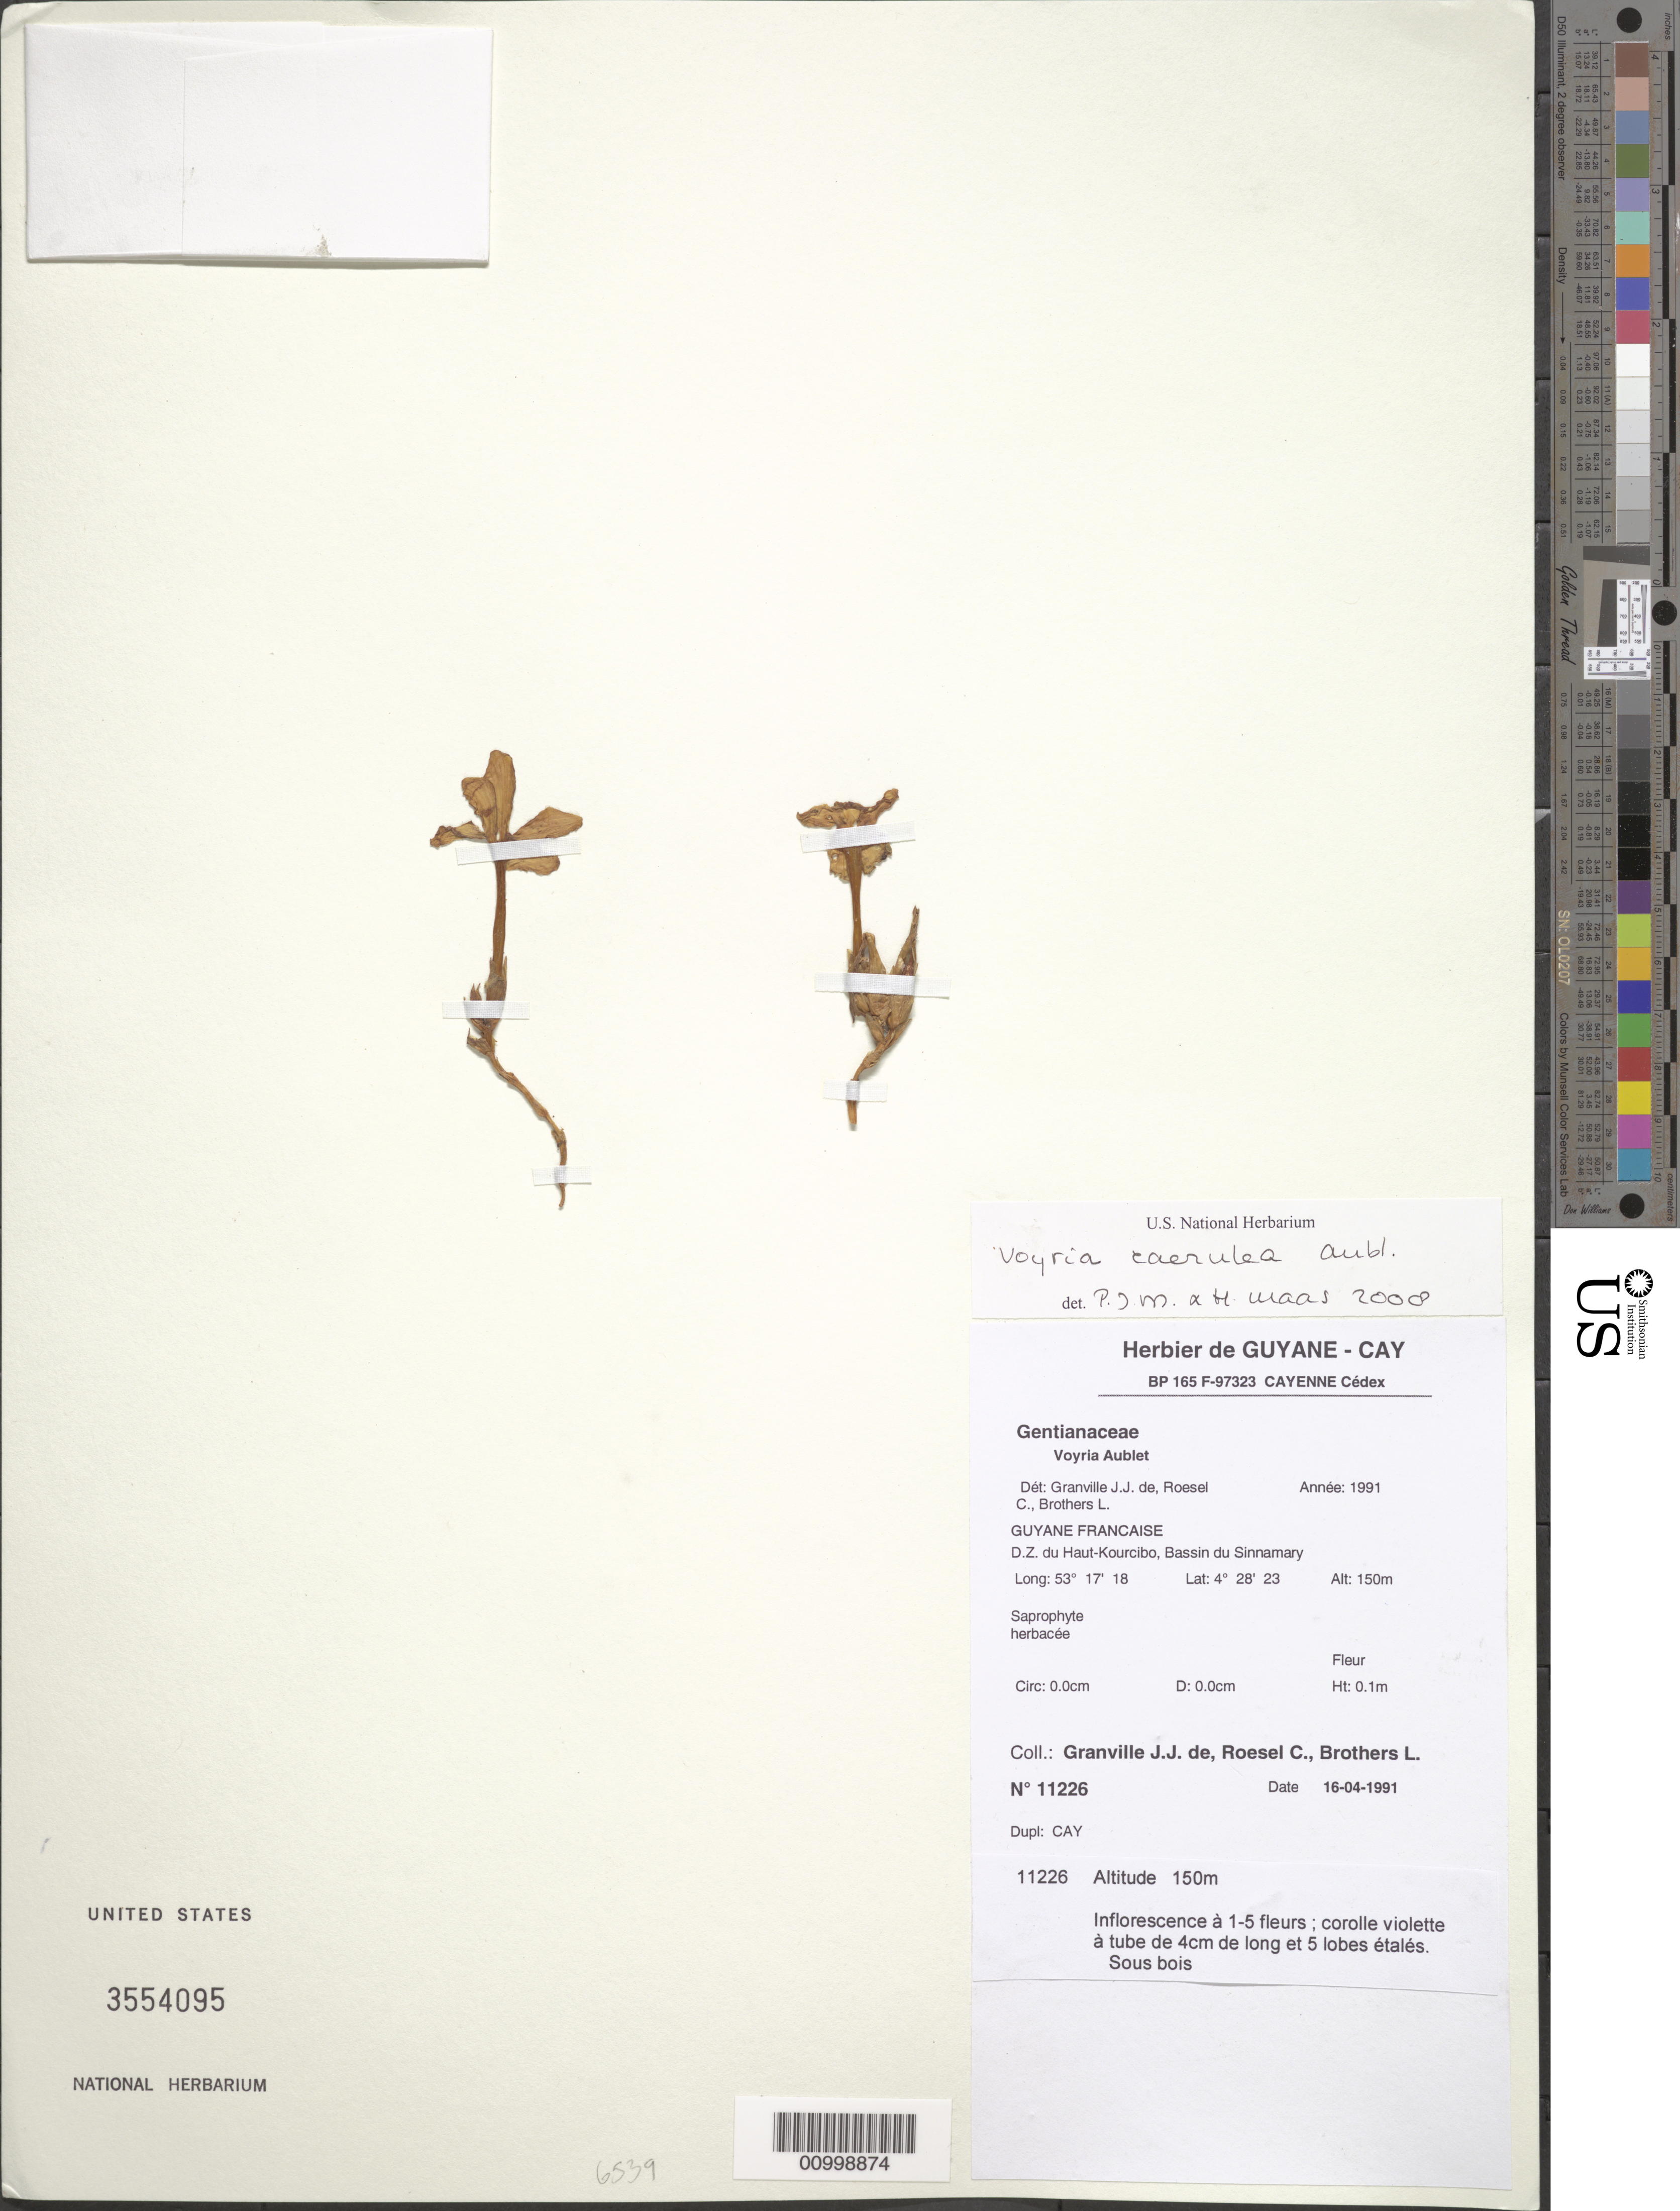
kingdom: Plantae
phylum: Tracheophyta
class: Magnoliopsida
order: Gentianales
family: Gentianaceae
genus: Voyria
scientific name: Voyria caerulea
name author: Aubl.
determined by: Maas, Paul J.; Maas, H.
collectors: J.-J. de Granville, C. S. Roesel & L. Brothers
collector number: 11226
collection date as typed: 16-Apr-91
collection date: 1991-04-16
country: French Guiana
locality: D.Z. du Haut-Kourcibo, Bassin du Sinnamary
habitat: Sous bois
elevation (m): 150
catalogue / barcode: US 3554095